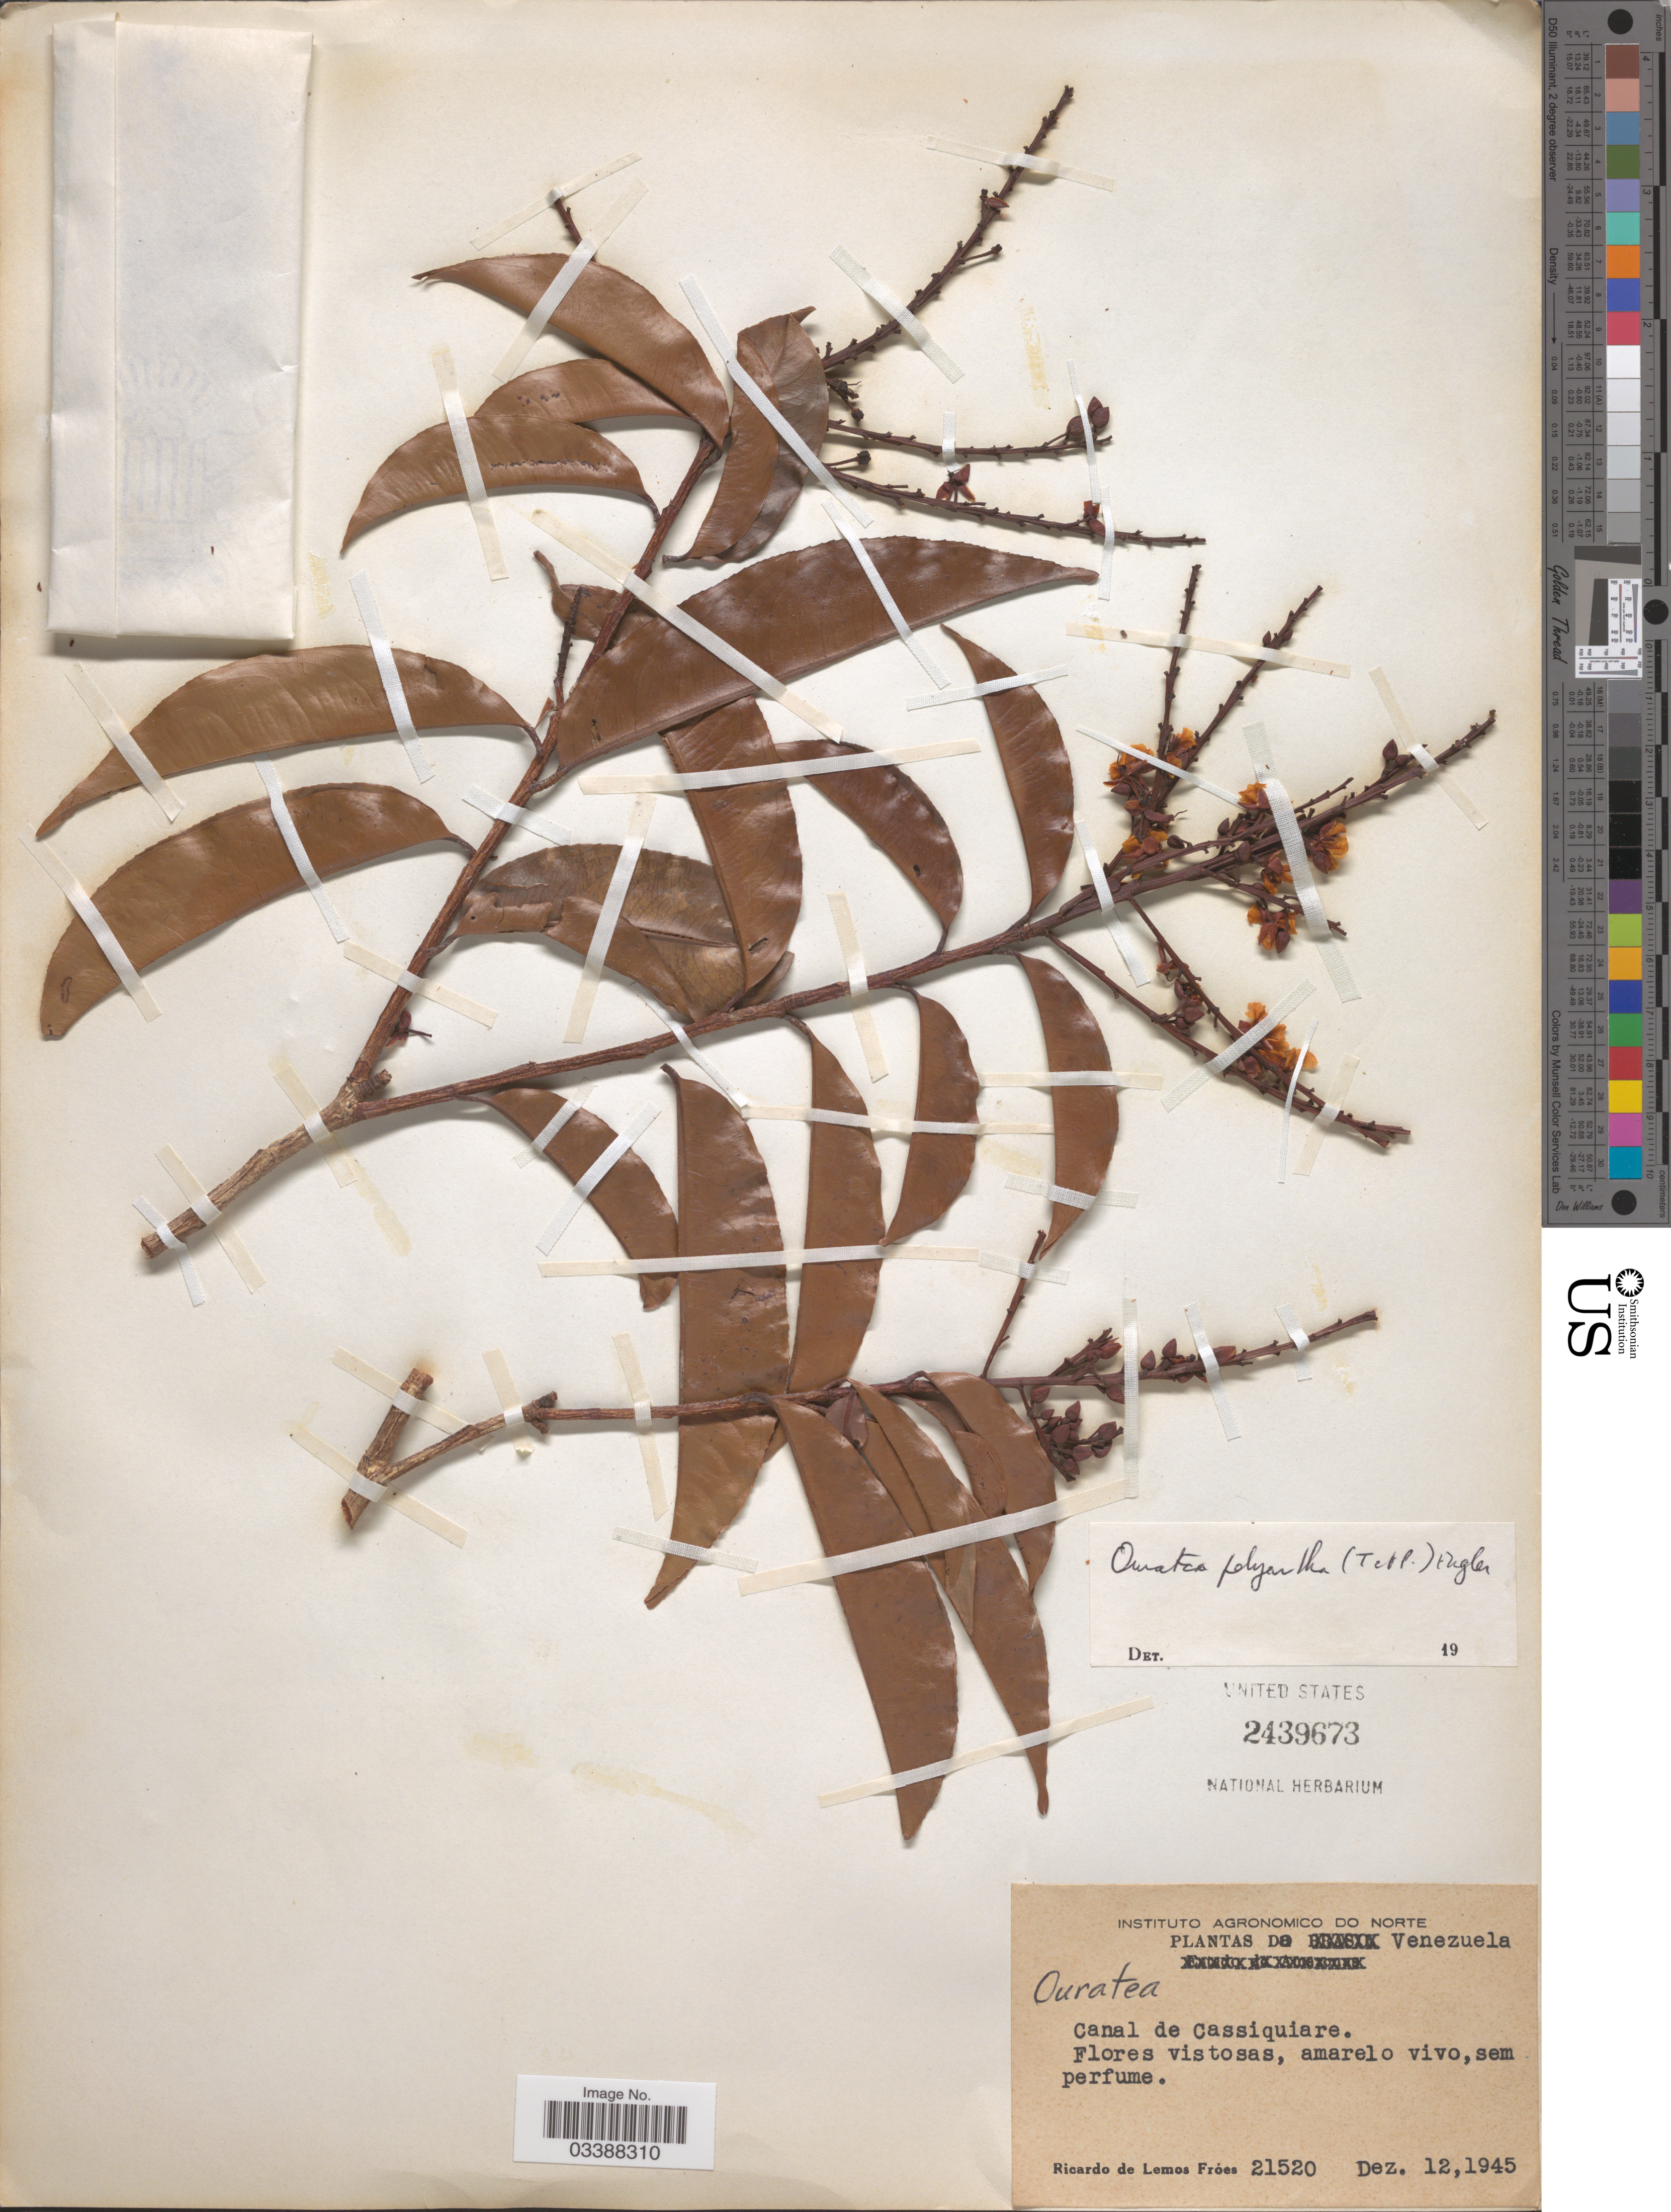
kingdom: Plantae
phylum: Tracheophyta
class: Magnoliopsida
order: Malpighiales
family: Ochnaceae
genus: Ouratea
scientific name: Ouratea polyantha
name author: (Triana & Planch.) Engl.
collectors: R. L. Fróes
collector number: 21520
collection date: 1945-12-12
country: Venezuela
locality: Canal de Cassiquiare.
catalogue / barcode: US 2439673